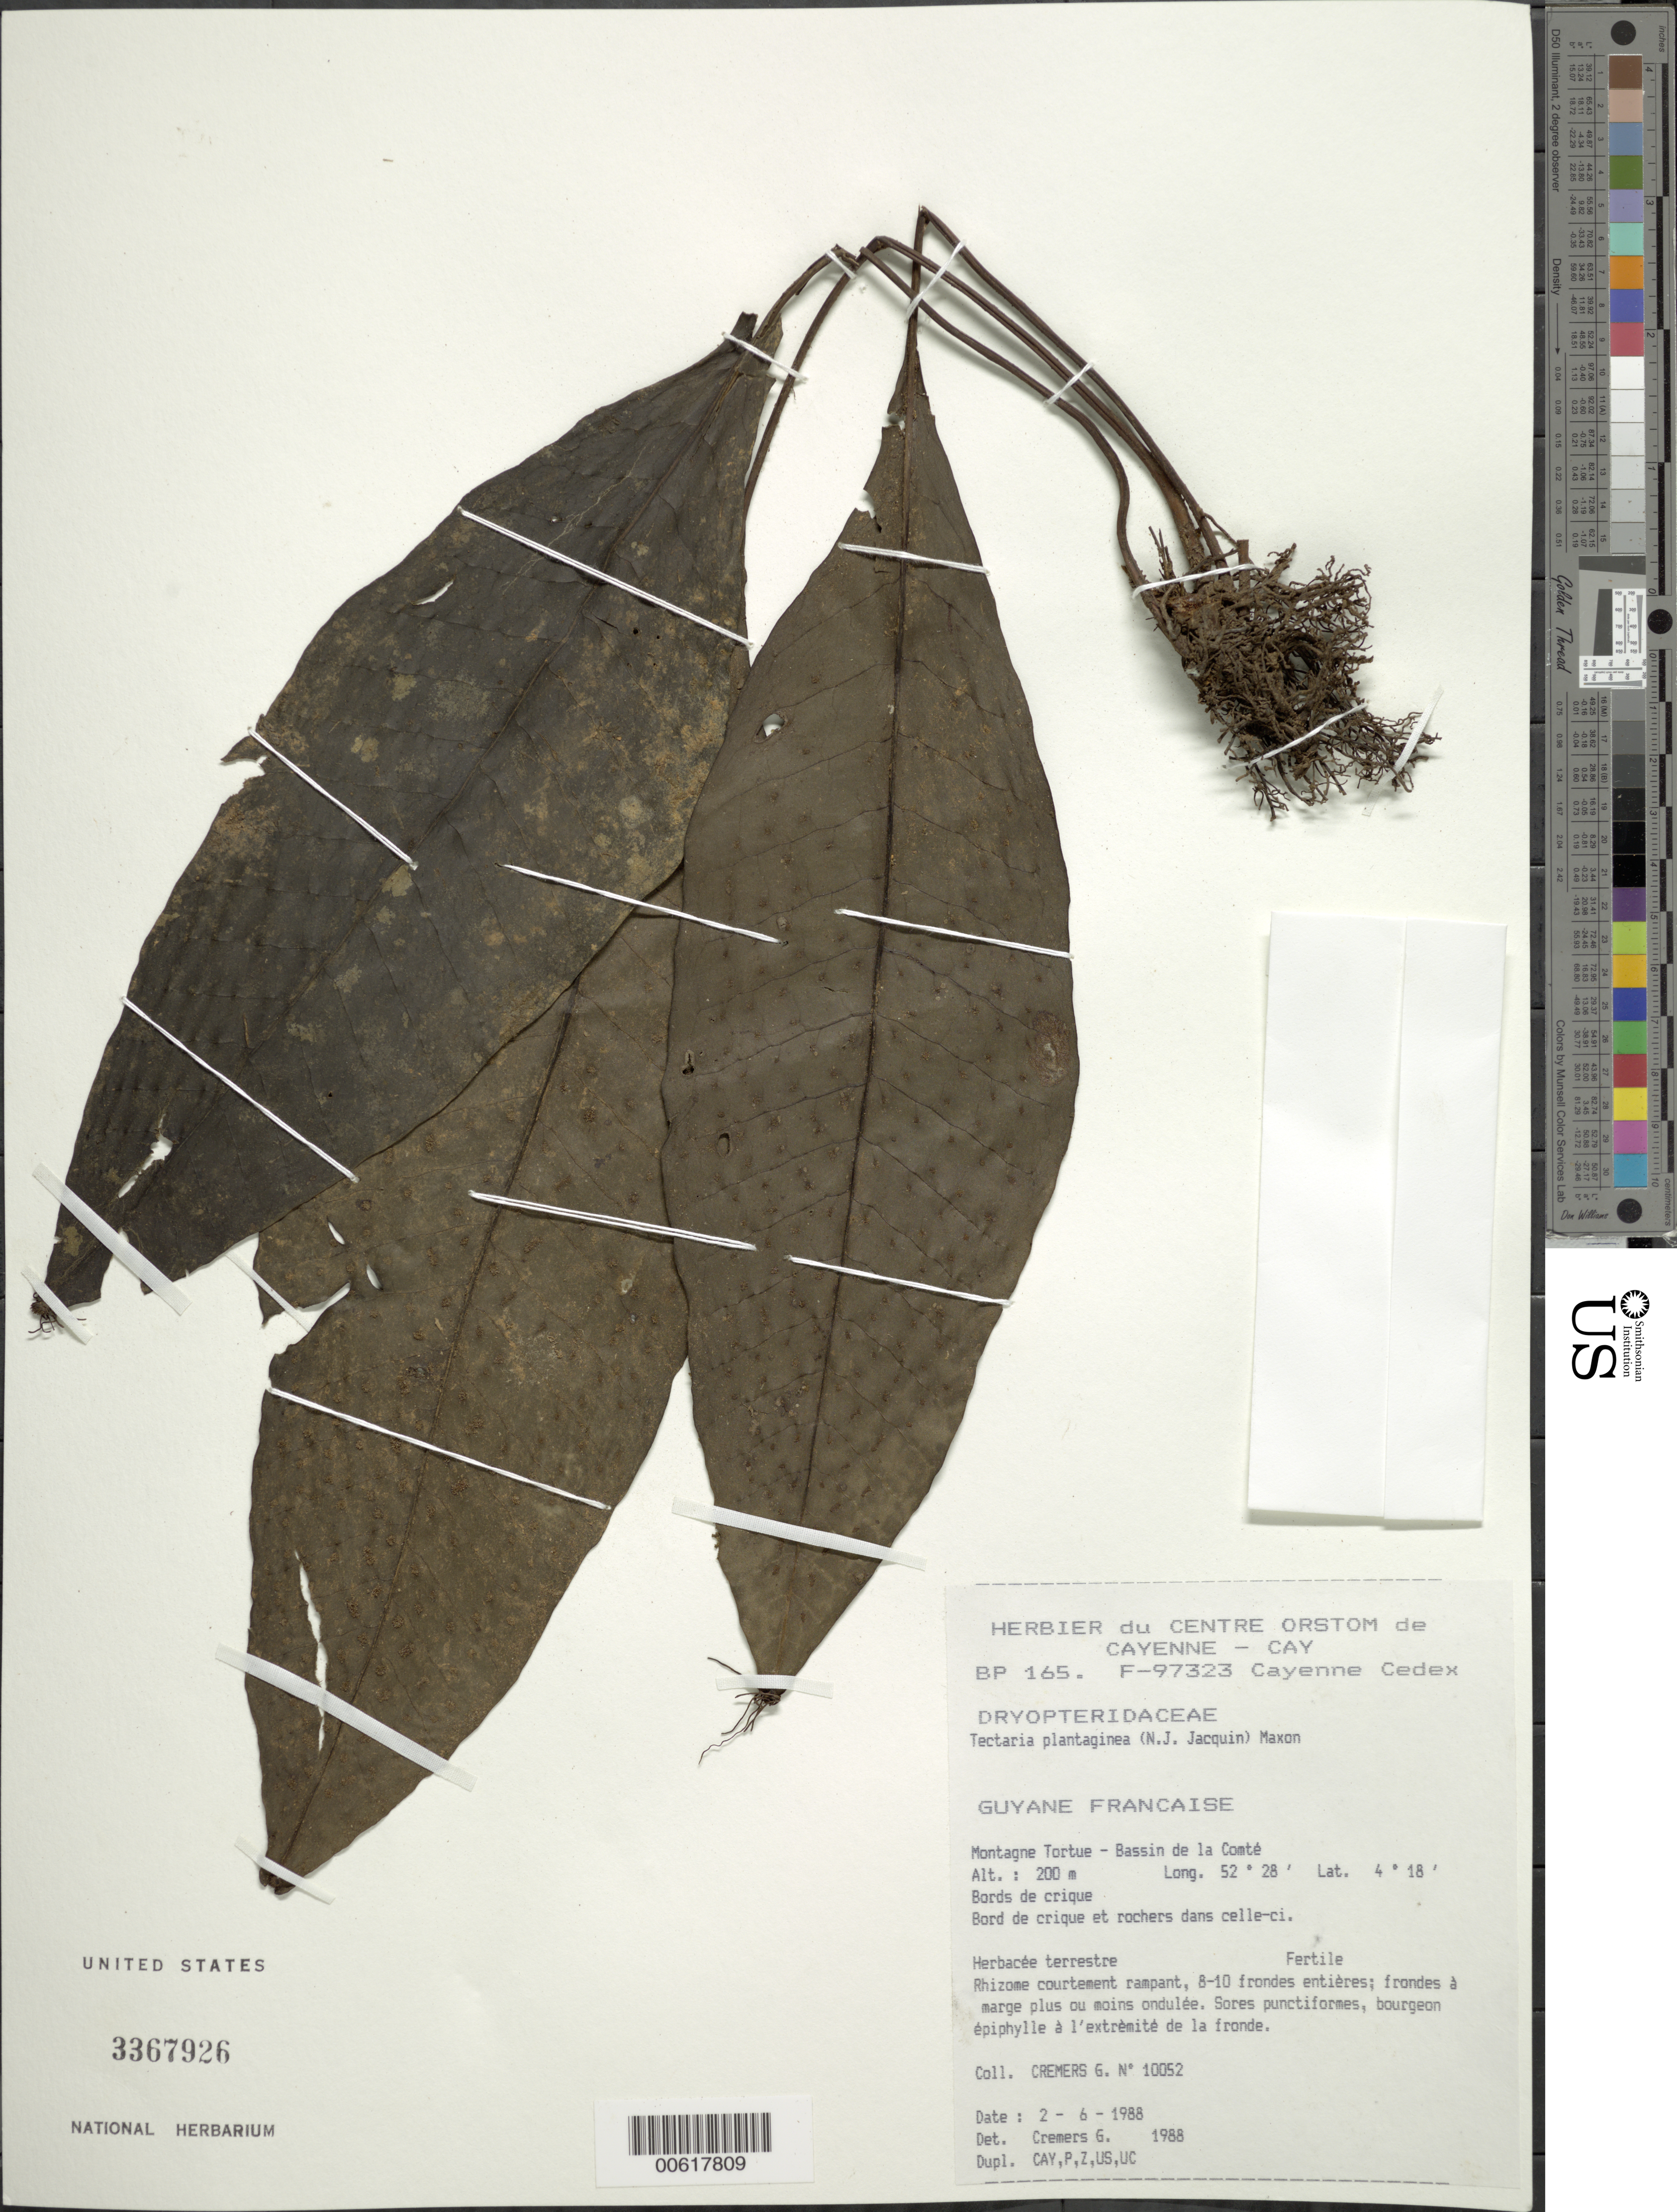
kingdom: Plantae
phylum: Tracheophyta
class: Polypodiopsida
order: Polypodiales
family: Tectariaceae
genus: Tectaria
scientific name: Tectaria plantaginea var. macrocarpa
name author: (Fée) C.V. Morton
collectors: G. Cremers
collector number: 10052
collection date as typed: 2-Jun-88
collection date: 1988-06-02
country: French Guiana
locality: Montagne Tortue, Bassin de la Comte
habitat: Along creek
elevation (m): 200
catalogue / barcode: US 3367926